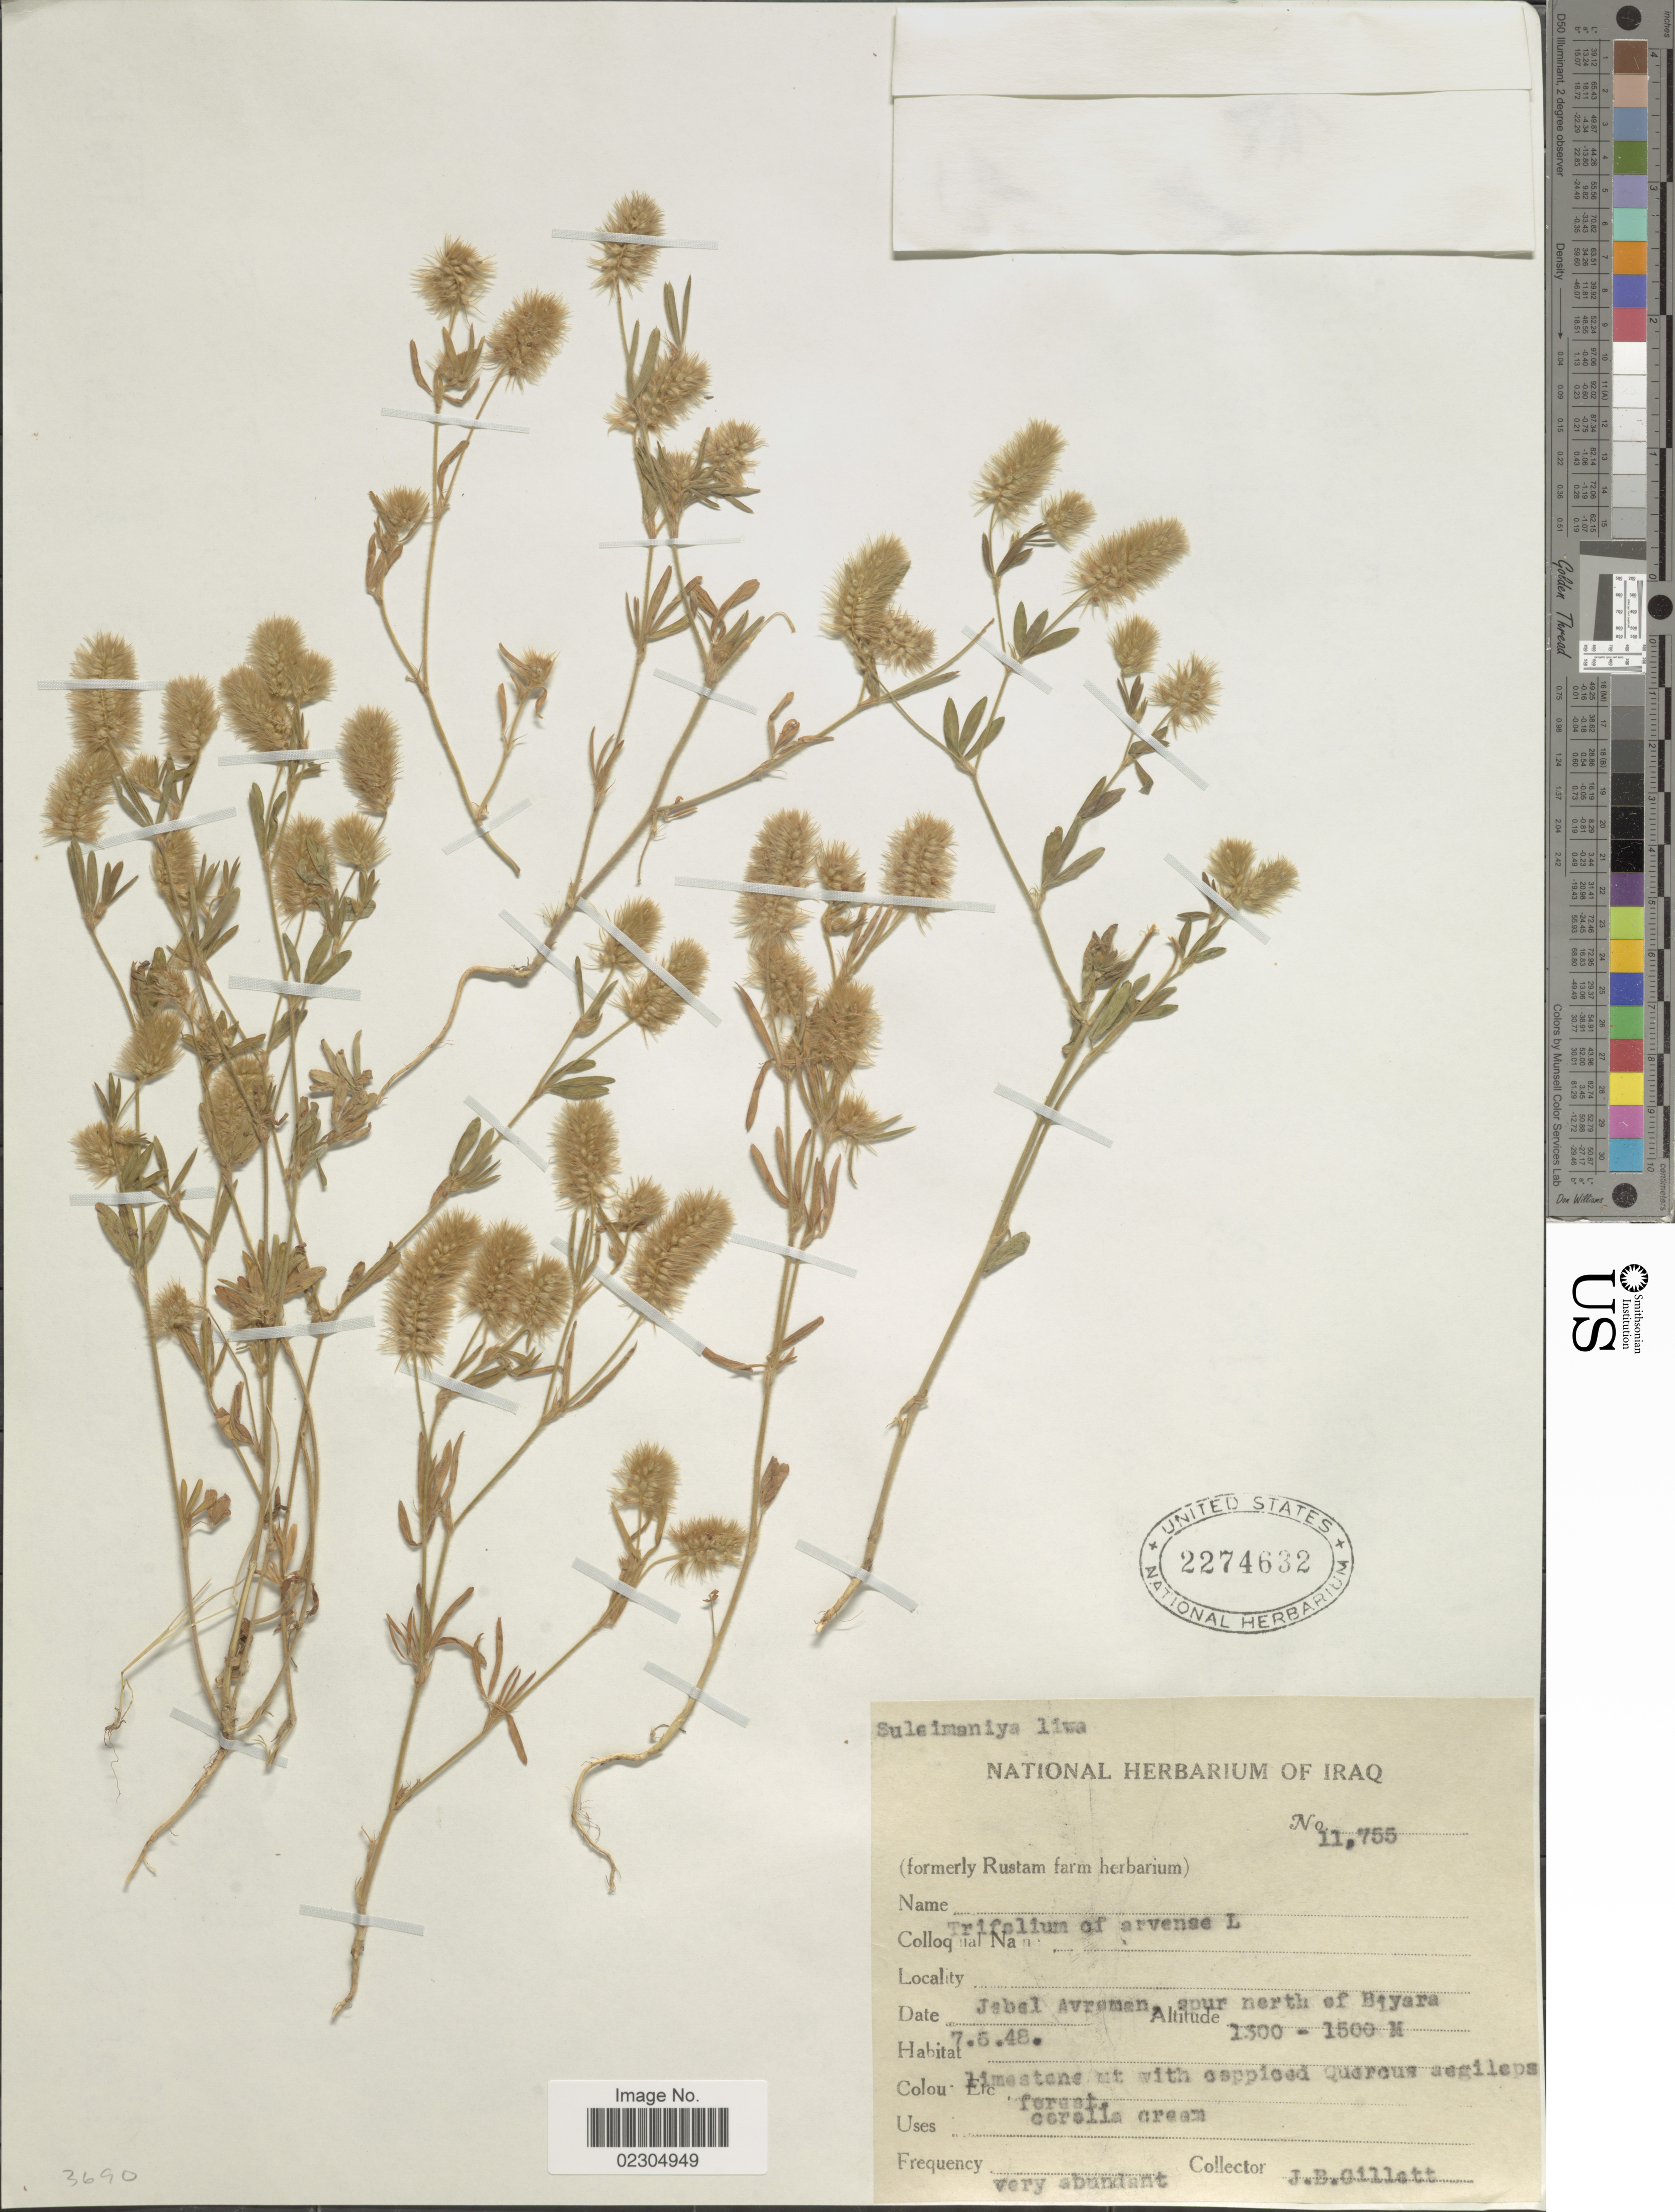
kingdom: Plantae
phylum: Tracheophyta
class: Magnoliopsida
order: Fabales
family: Fabaceae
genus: Trifolium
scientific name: Trifolium arvense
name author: L.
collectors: J. B. Gillett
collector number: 11755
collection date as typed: Transcribed d/m/y: 7/6/48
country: Iraq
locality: Jebel Avreman, spur north of Biyara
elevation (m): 1300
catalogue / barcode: US 2274632